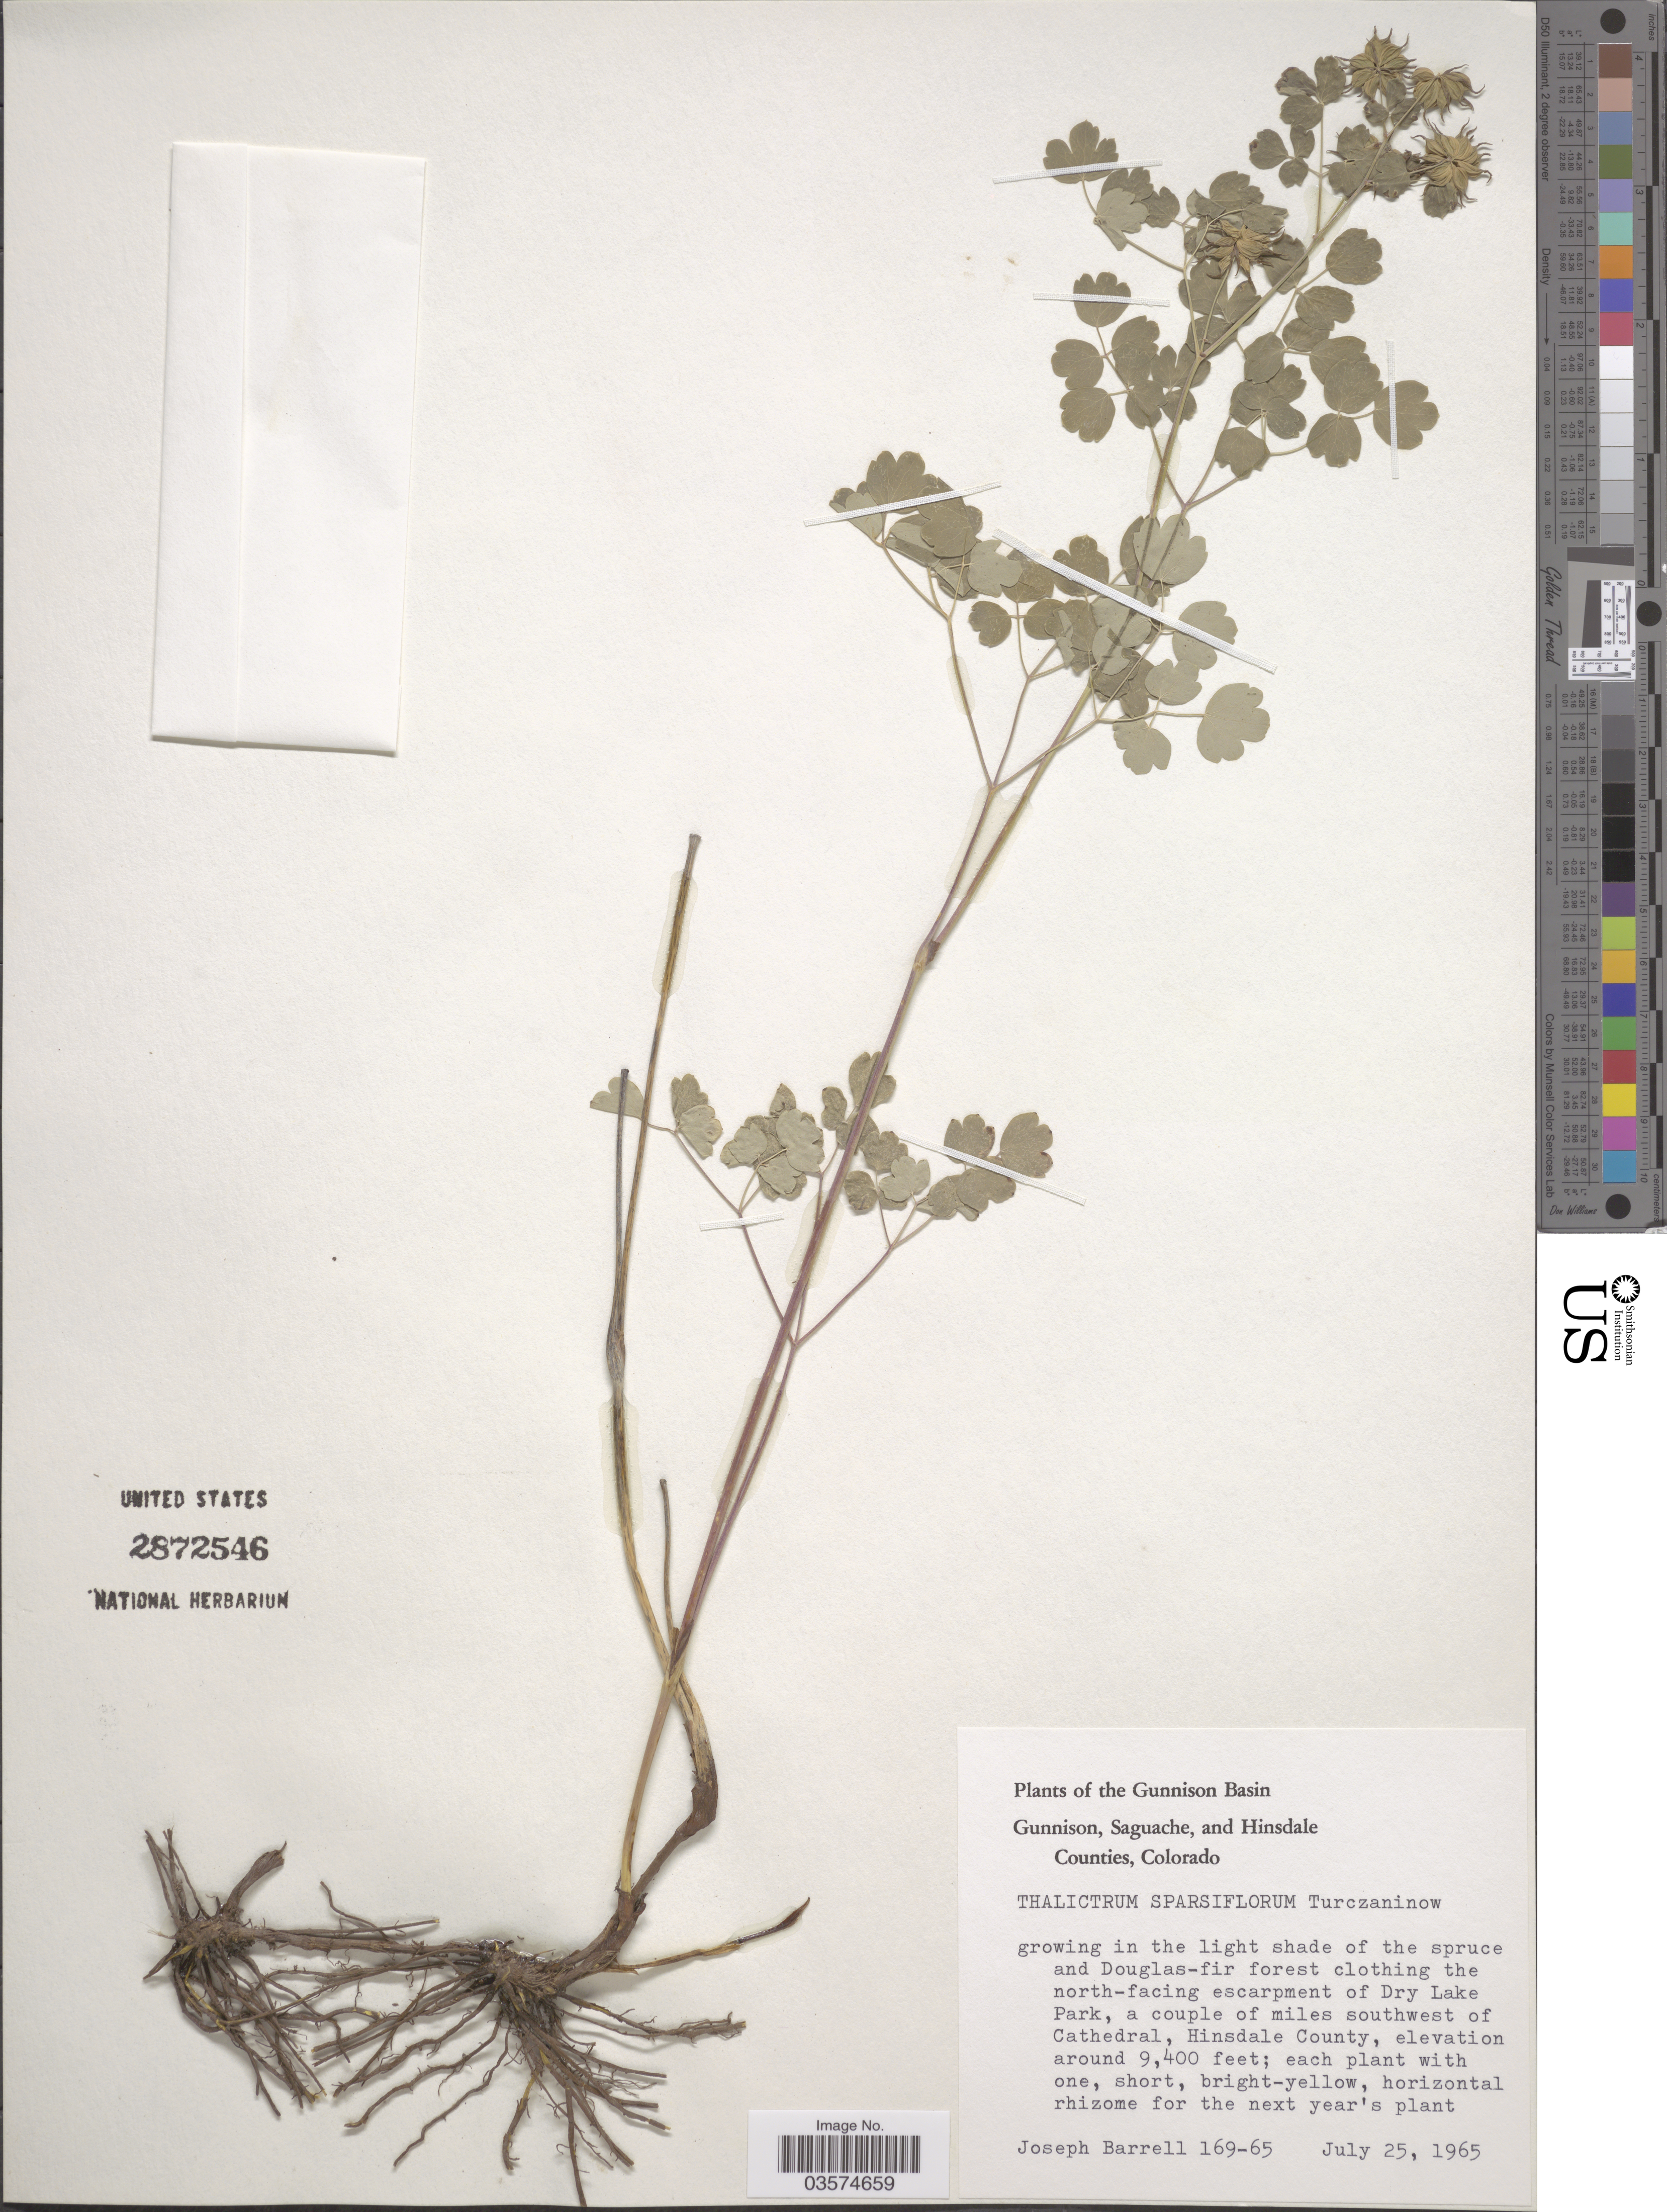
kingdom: Plantae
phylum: Tracheophyta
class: Magnoliopsida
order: Ranunculales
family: Ranunculaceae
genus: Thalictrum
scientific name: Thalictrum sparsiflorum var. richardsonii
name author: (A. Gray) B. Boivin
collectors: J. Barrell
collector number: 169-65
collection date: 1965-07-25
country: United States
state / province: Colorado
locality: The Gunnison Basin. Growing in the light shade of the spruce and Douglas-fir forest clothing the north-facing escarpment of dry Lake Park, a couple of miles southwest of Cathedral, Hinsdale County.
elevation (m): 2865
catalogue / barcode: US 2872546